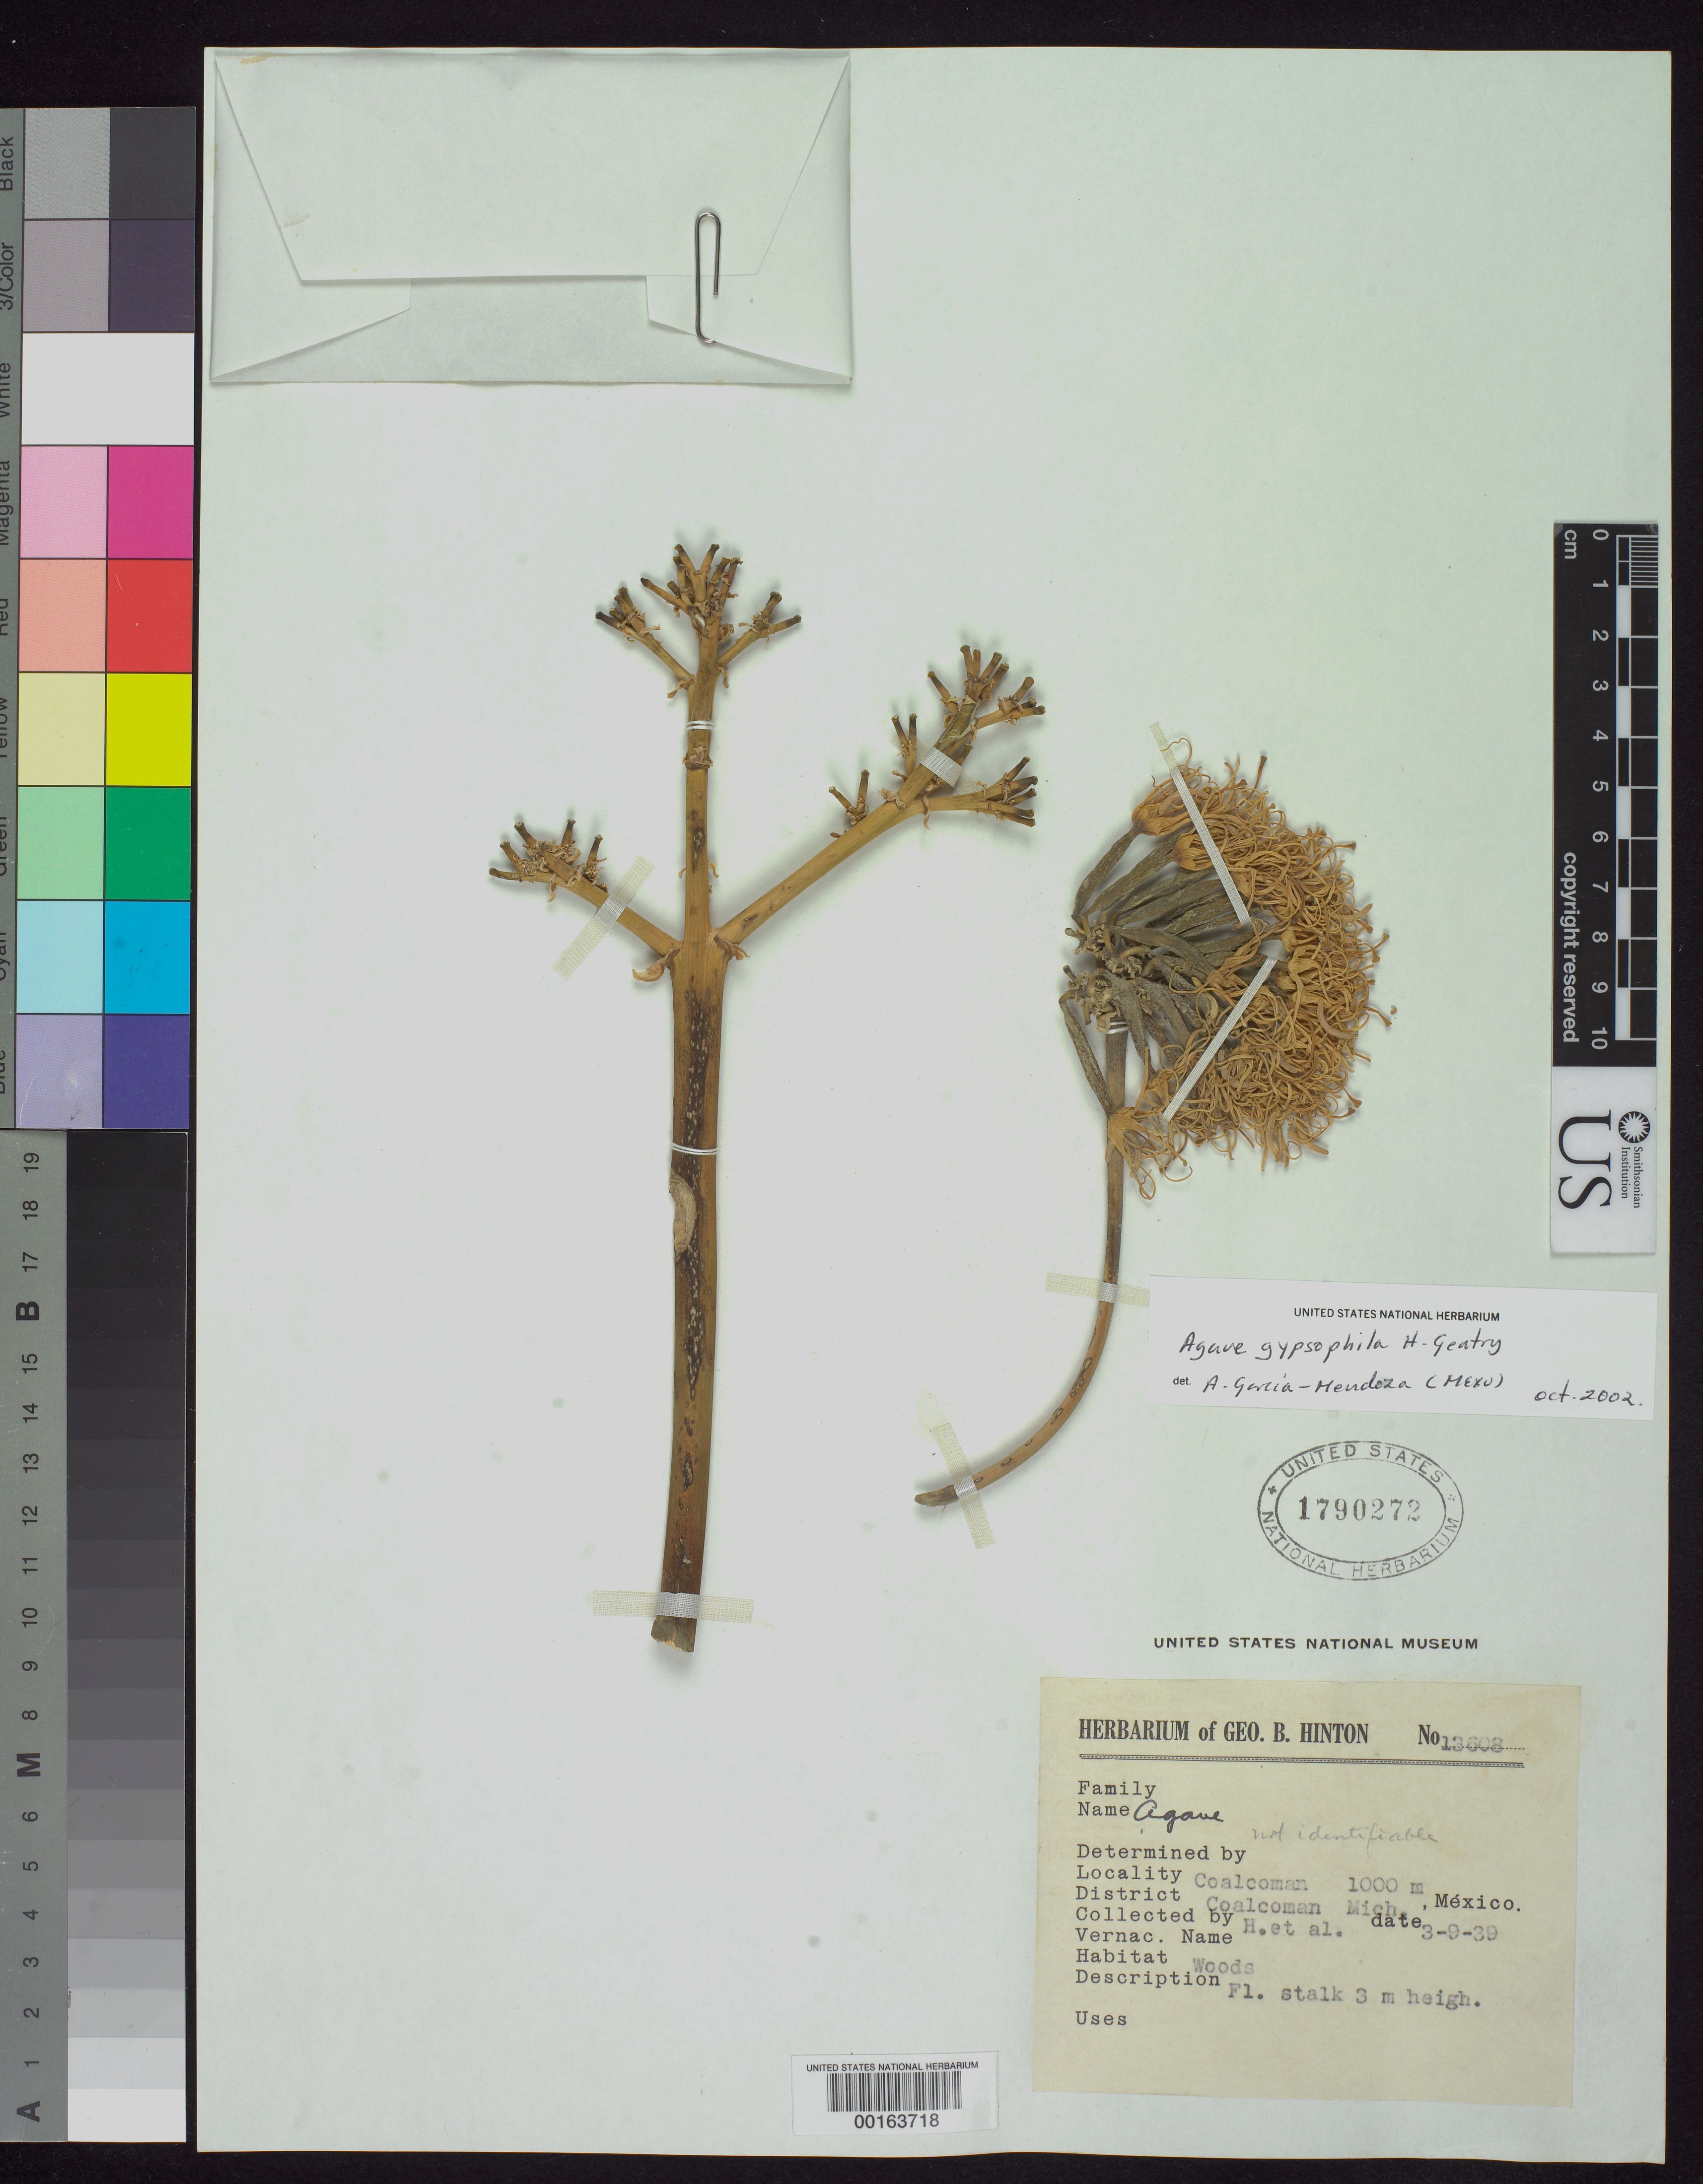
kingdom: Plantae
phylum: Tracheophyta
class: Liliopsida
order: Asparagales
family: Asparagaceae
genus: Agave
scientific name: Agave gypsophila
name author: Gentry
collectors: G. B. Hinton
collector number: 13608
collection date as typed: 03 Sep 1939 or 06 Mar 1939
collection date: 1939-03-06 or 1939-09-03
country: Mexico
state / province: Michoacán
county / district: Coalcomán De Vazquez Pallares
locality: Coalcomán Mun. (?), Coalcomán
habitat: Woods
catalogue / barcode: US 1790272